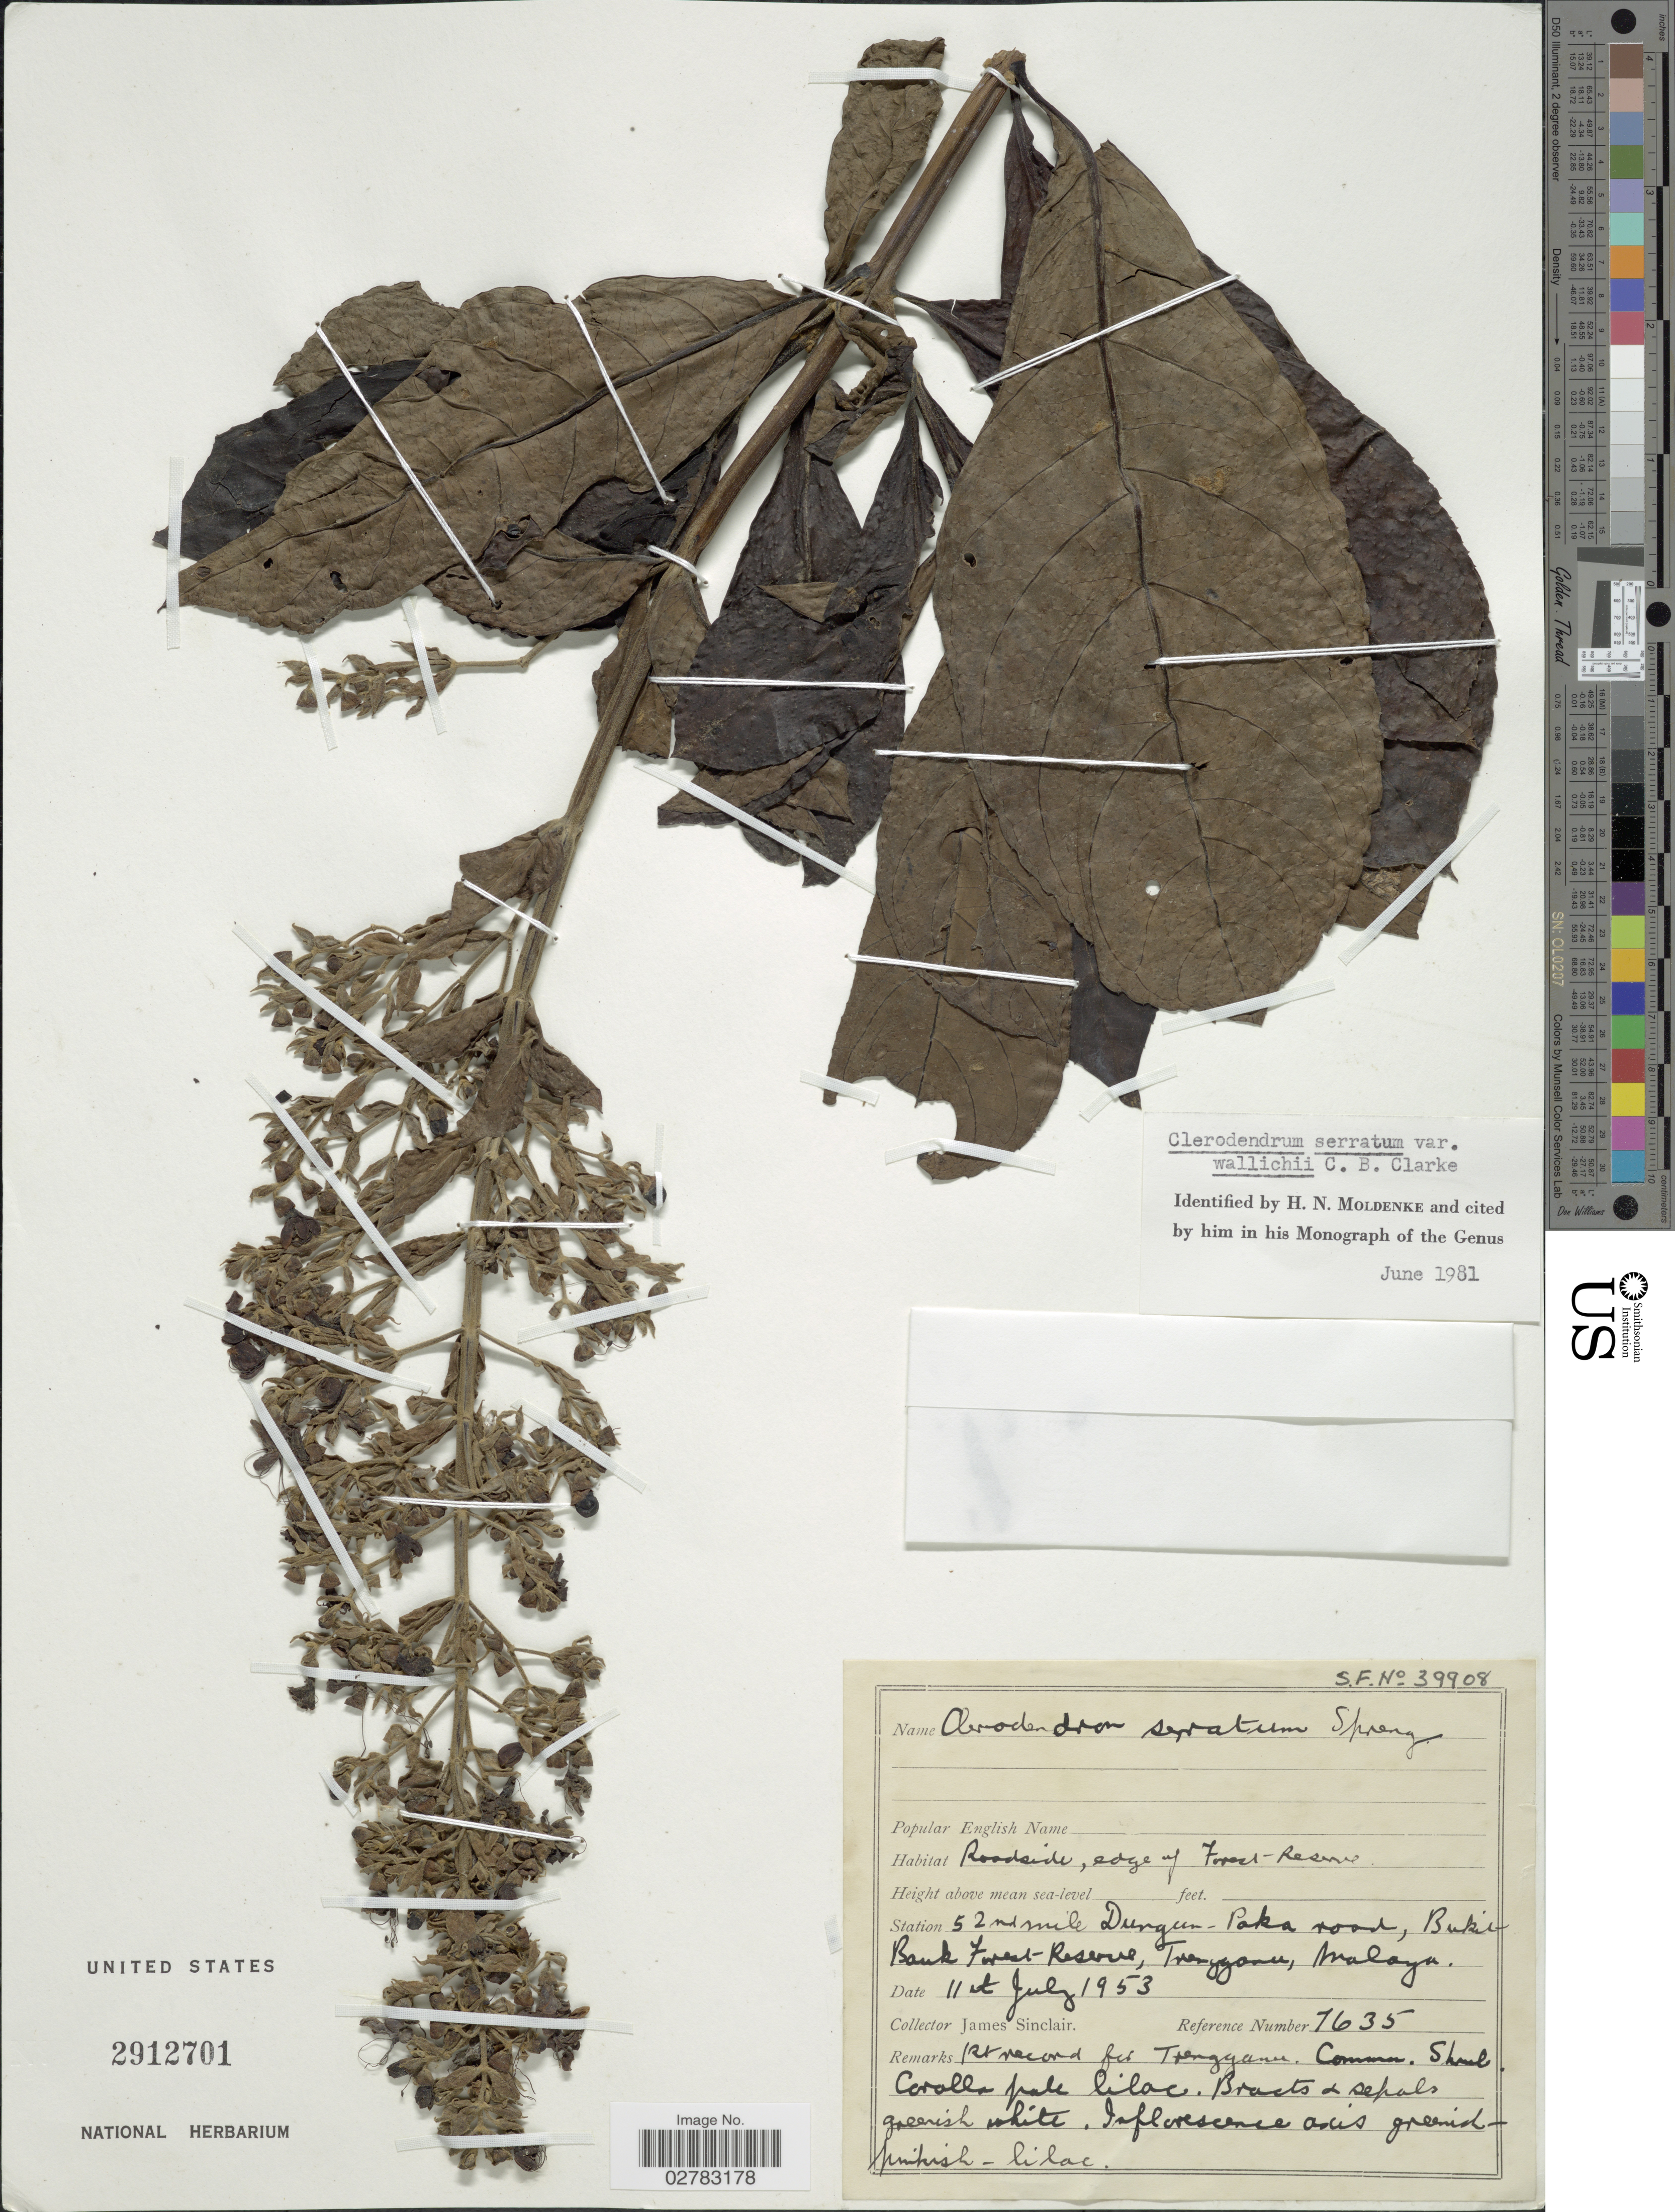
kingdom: Plantae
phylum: Tracheophyta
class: Magnoliopsida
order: Lamiales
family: Lamiaceae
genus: Clerodendrum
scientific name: Clerodendrum wallichii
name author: C.B. Clarke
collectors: J. Sinclair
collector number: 7635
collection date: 1953-07-11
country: Malaysia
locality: Station 52nd mile Dungun-Paka road, Bukit Bank Forest Reserve, Trengganu, Malaya.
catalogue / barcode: US 2912701